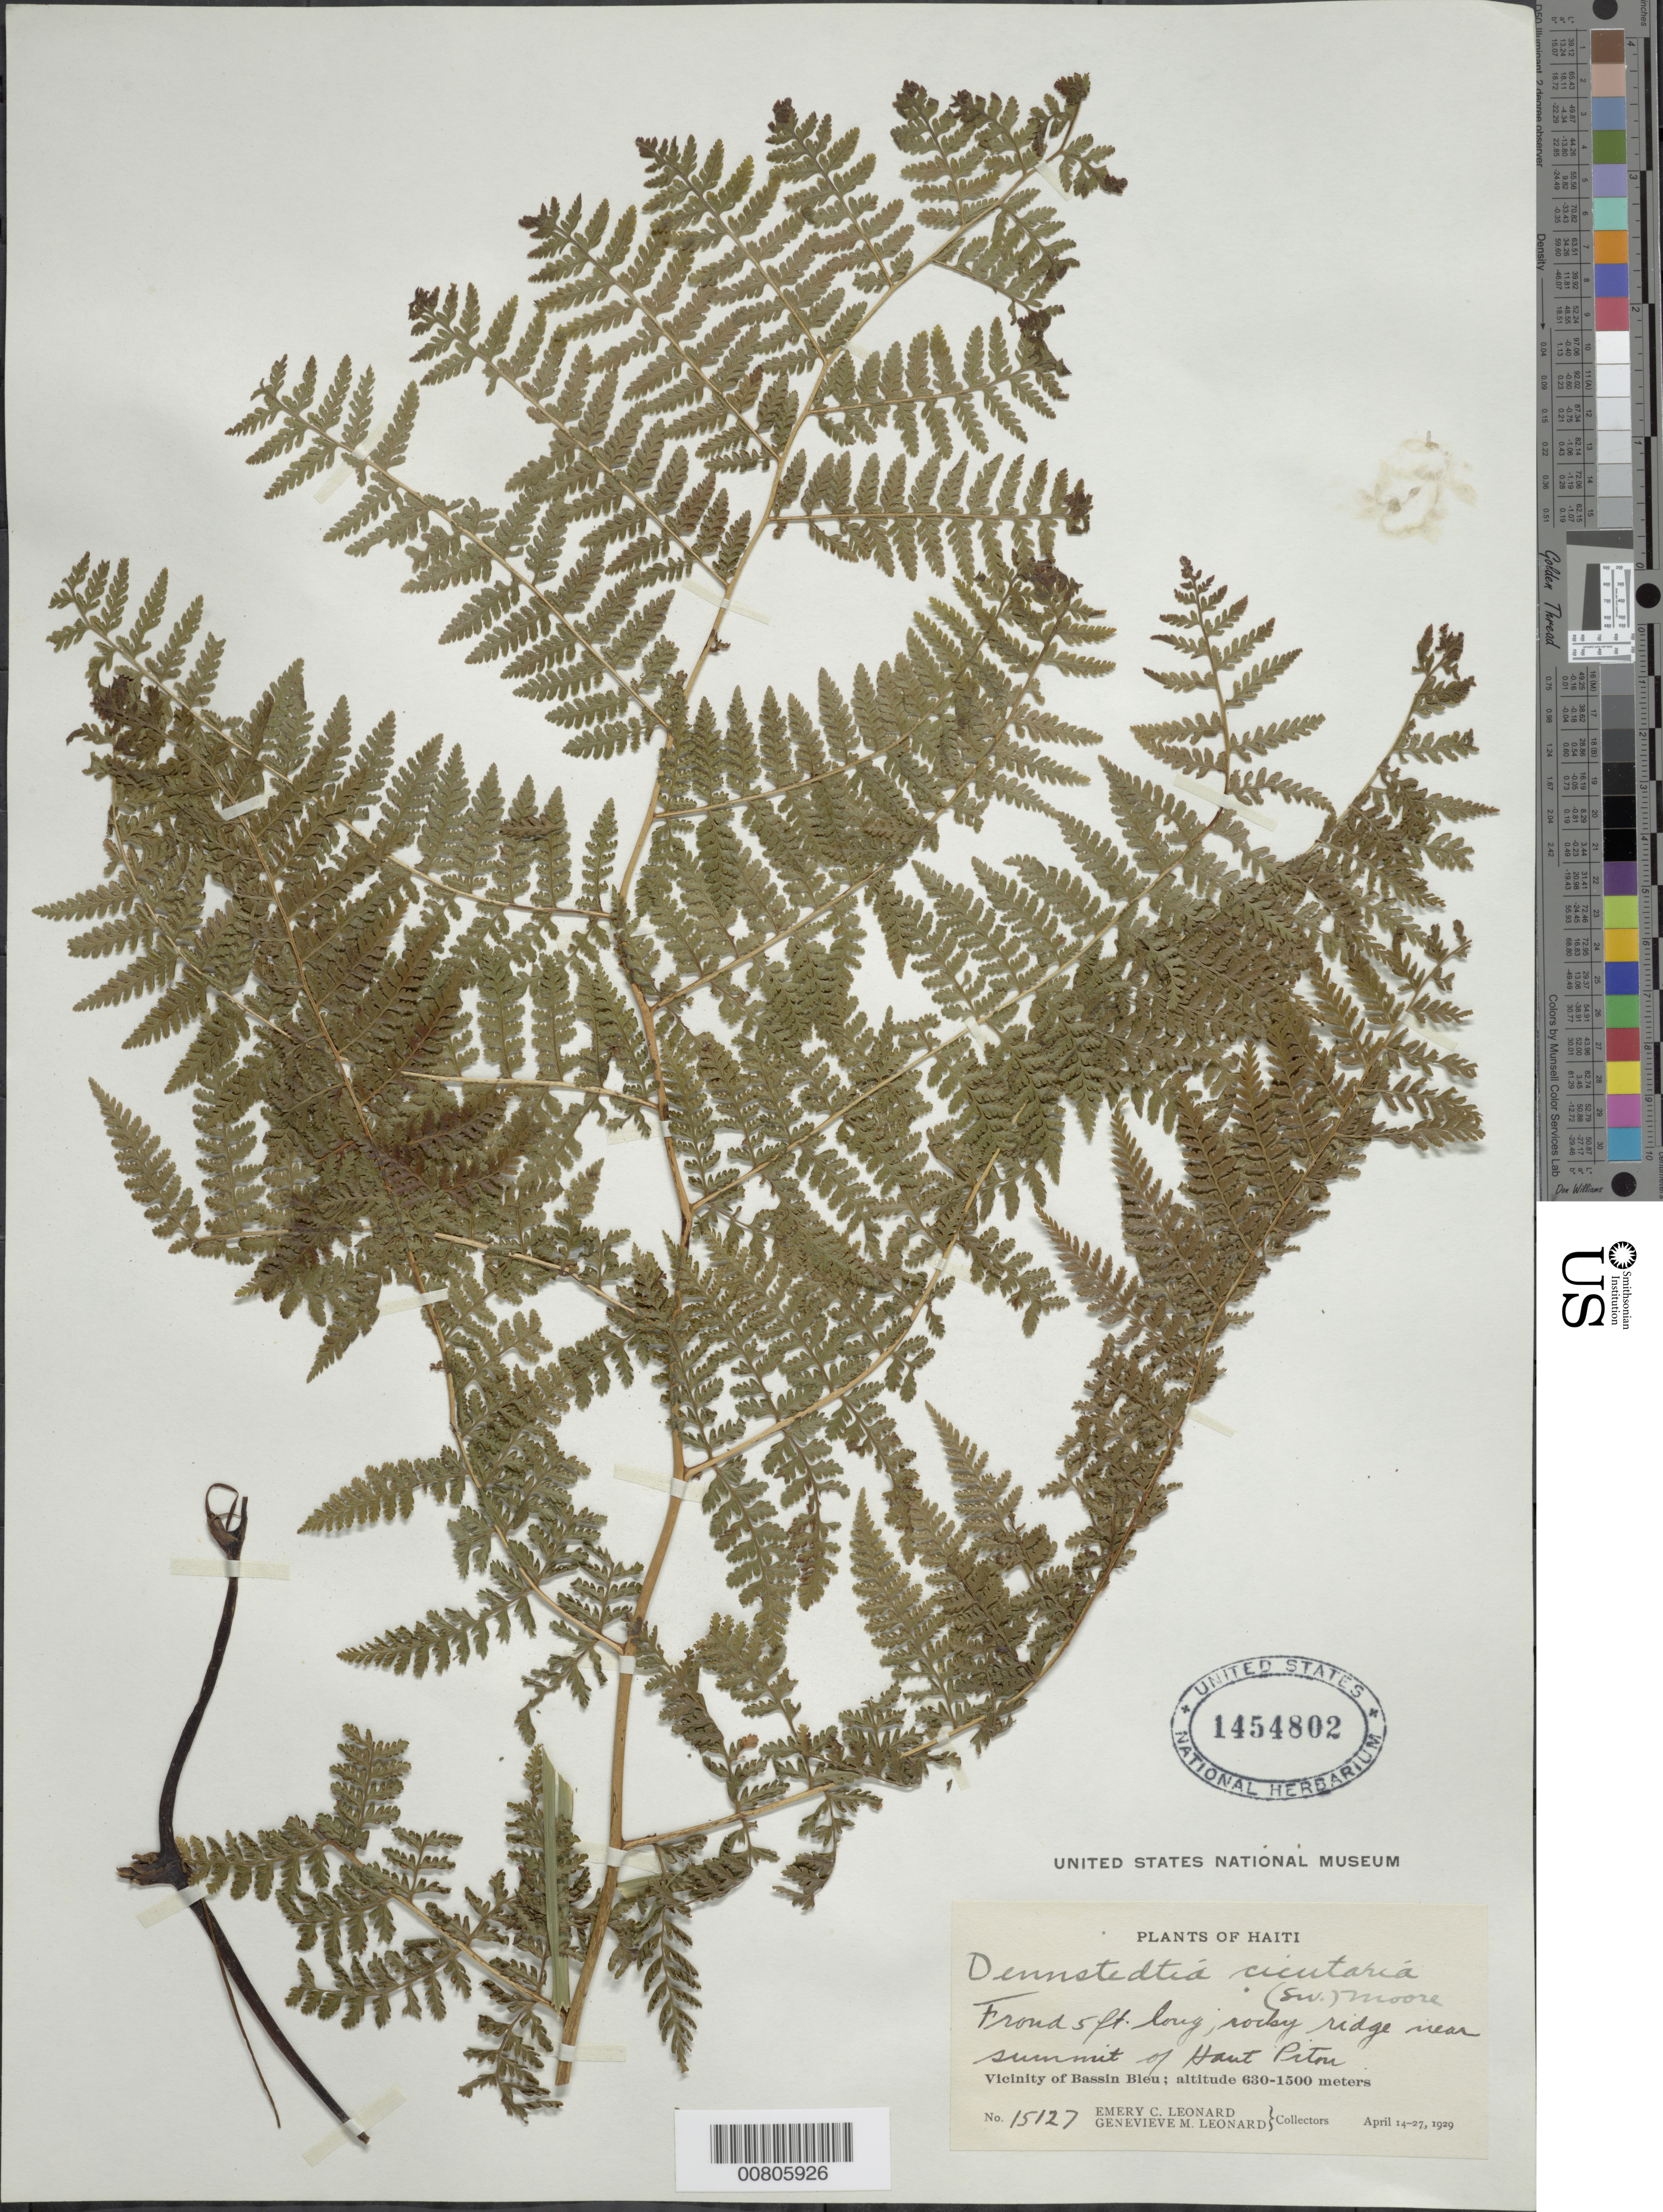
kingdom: Plantae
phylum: Tracheophyta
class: Polypodiopsida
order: Polypodiales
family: Dennstaedtiaceae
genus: Dennstaedtia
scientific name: Dennstaedtia cicutaria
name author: (Sw.) T. Moore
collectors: E. C. Leonard & G. M. Leonard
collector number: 15127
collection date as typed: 14 Apr 1929 to 27 Apr 1929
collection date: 1929-04-14/1929-04-27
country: Haiti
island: Hispaniola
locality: Bassin Bleu, near summit of Haut Piton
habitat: Rocky ridge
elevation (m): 630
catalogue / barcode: US 1454802